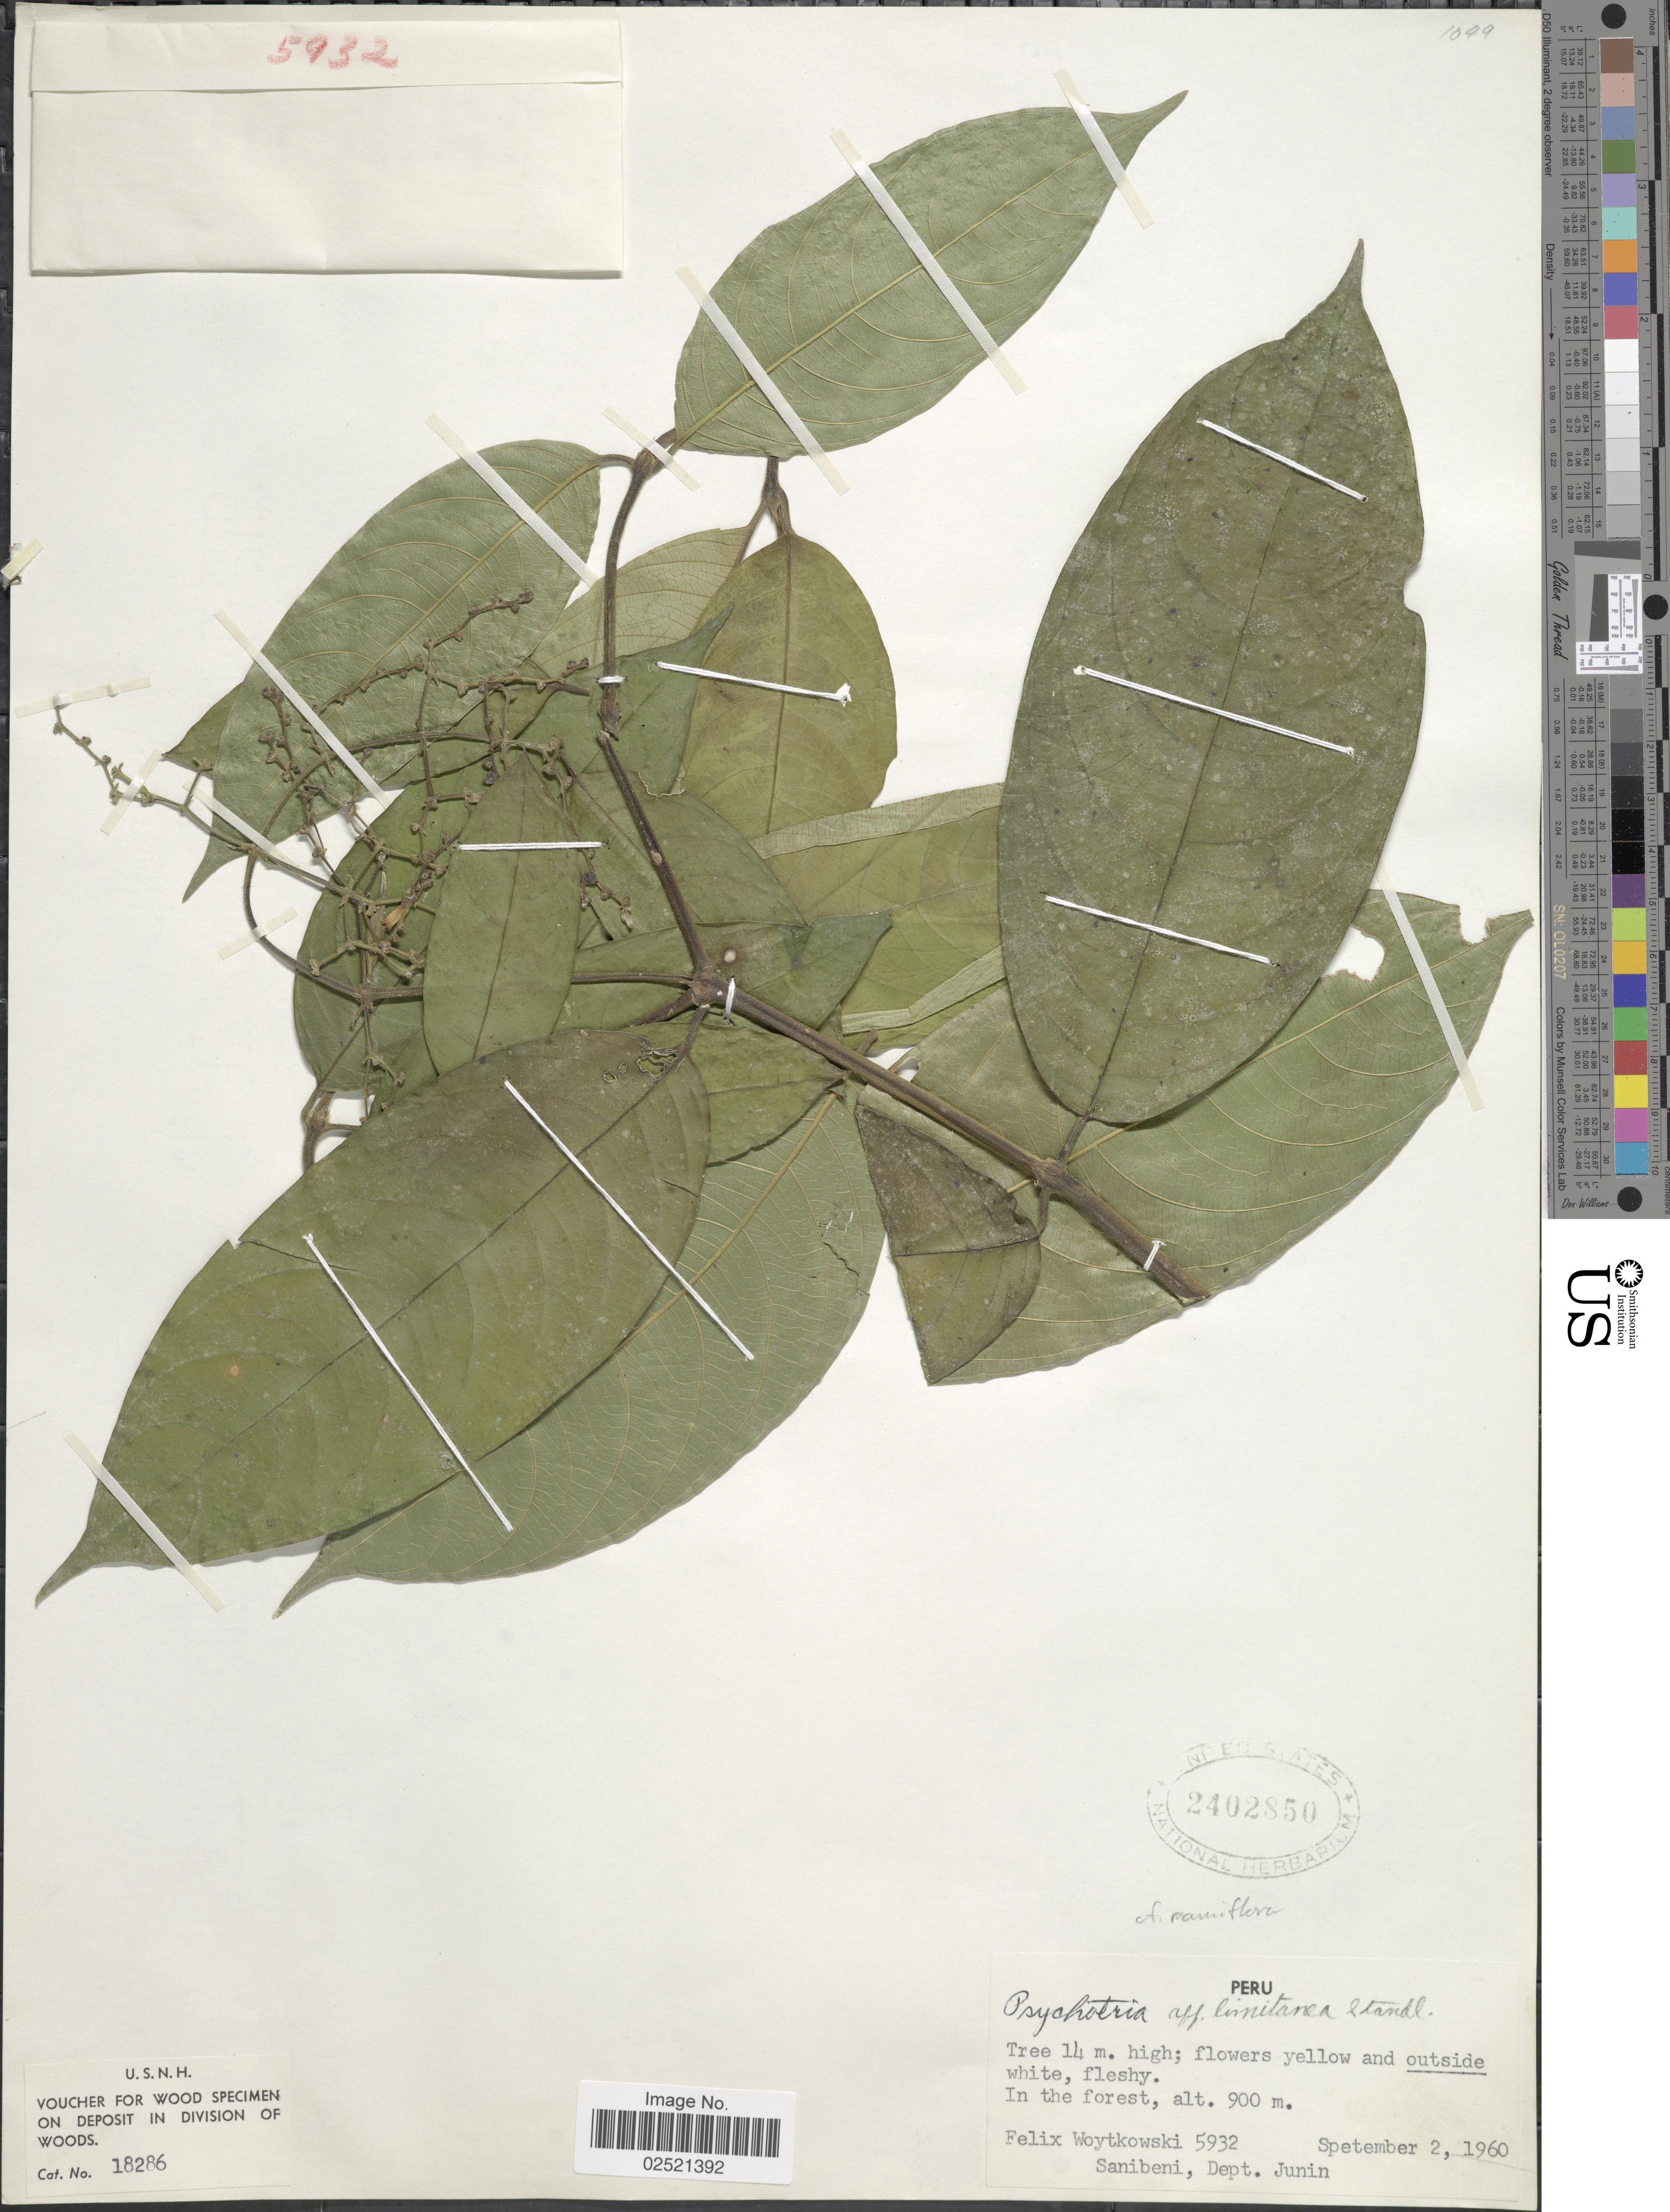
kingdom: Plantae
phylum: Tracheophyta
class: Magnoliopsida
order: Gentianales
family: Rubiaceae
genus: Psychotria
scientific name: Psychotria limitanea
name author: Standl.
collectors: F. Woytkowski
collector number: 5932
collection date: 1960-09-02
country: Peru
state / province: Junín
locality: Sanibeni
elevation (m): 900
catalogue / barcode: US 2402850